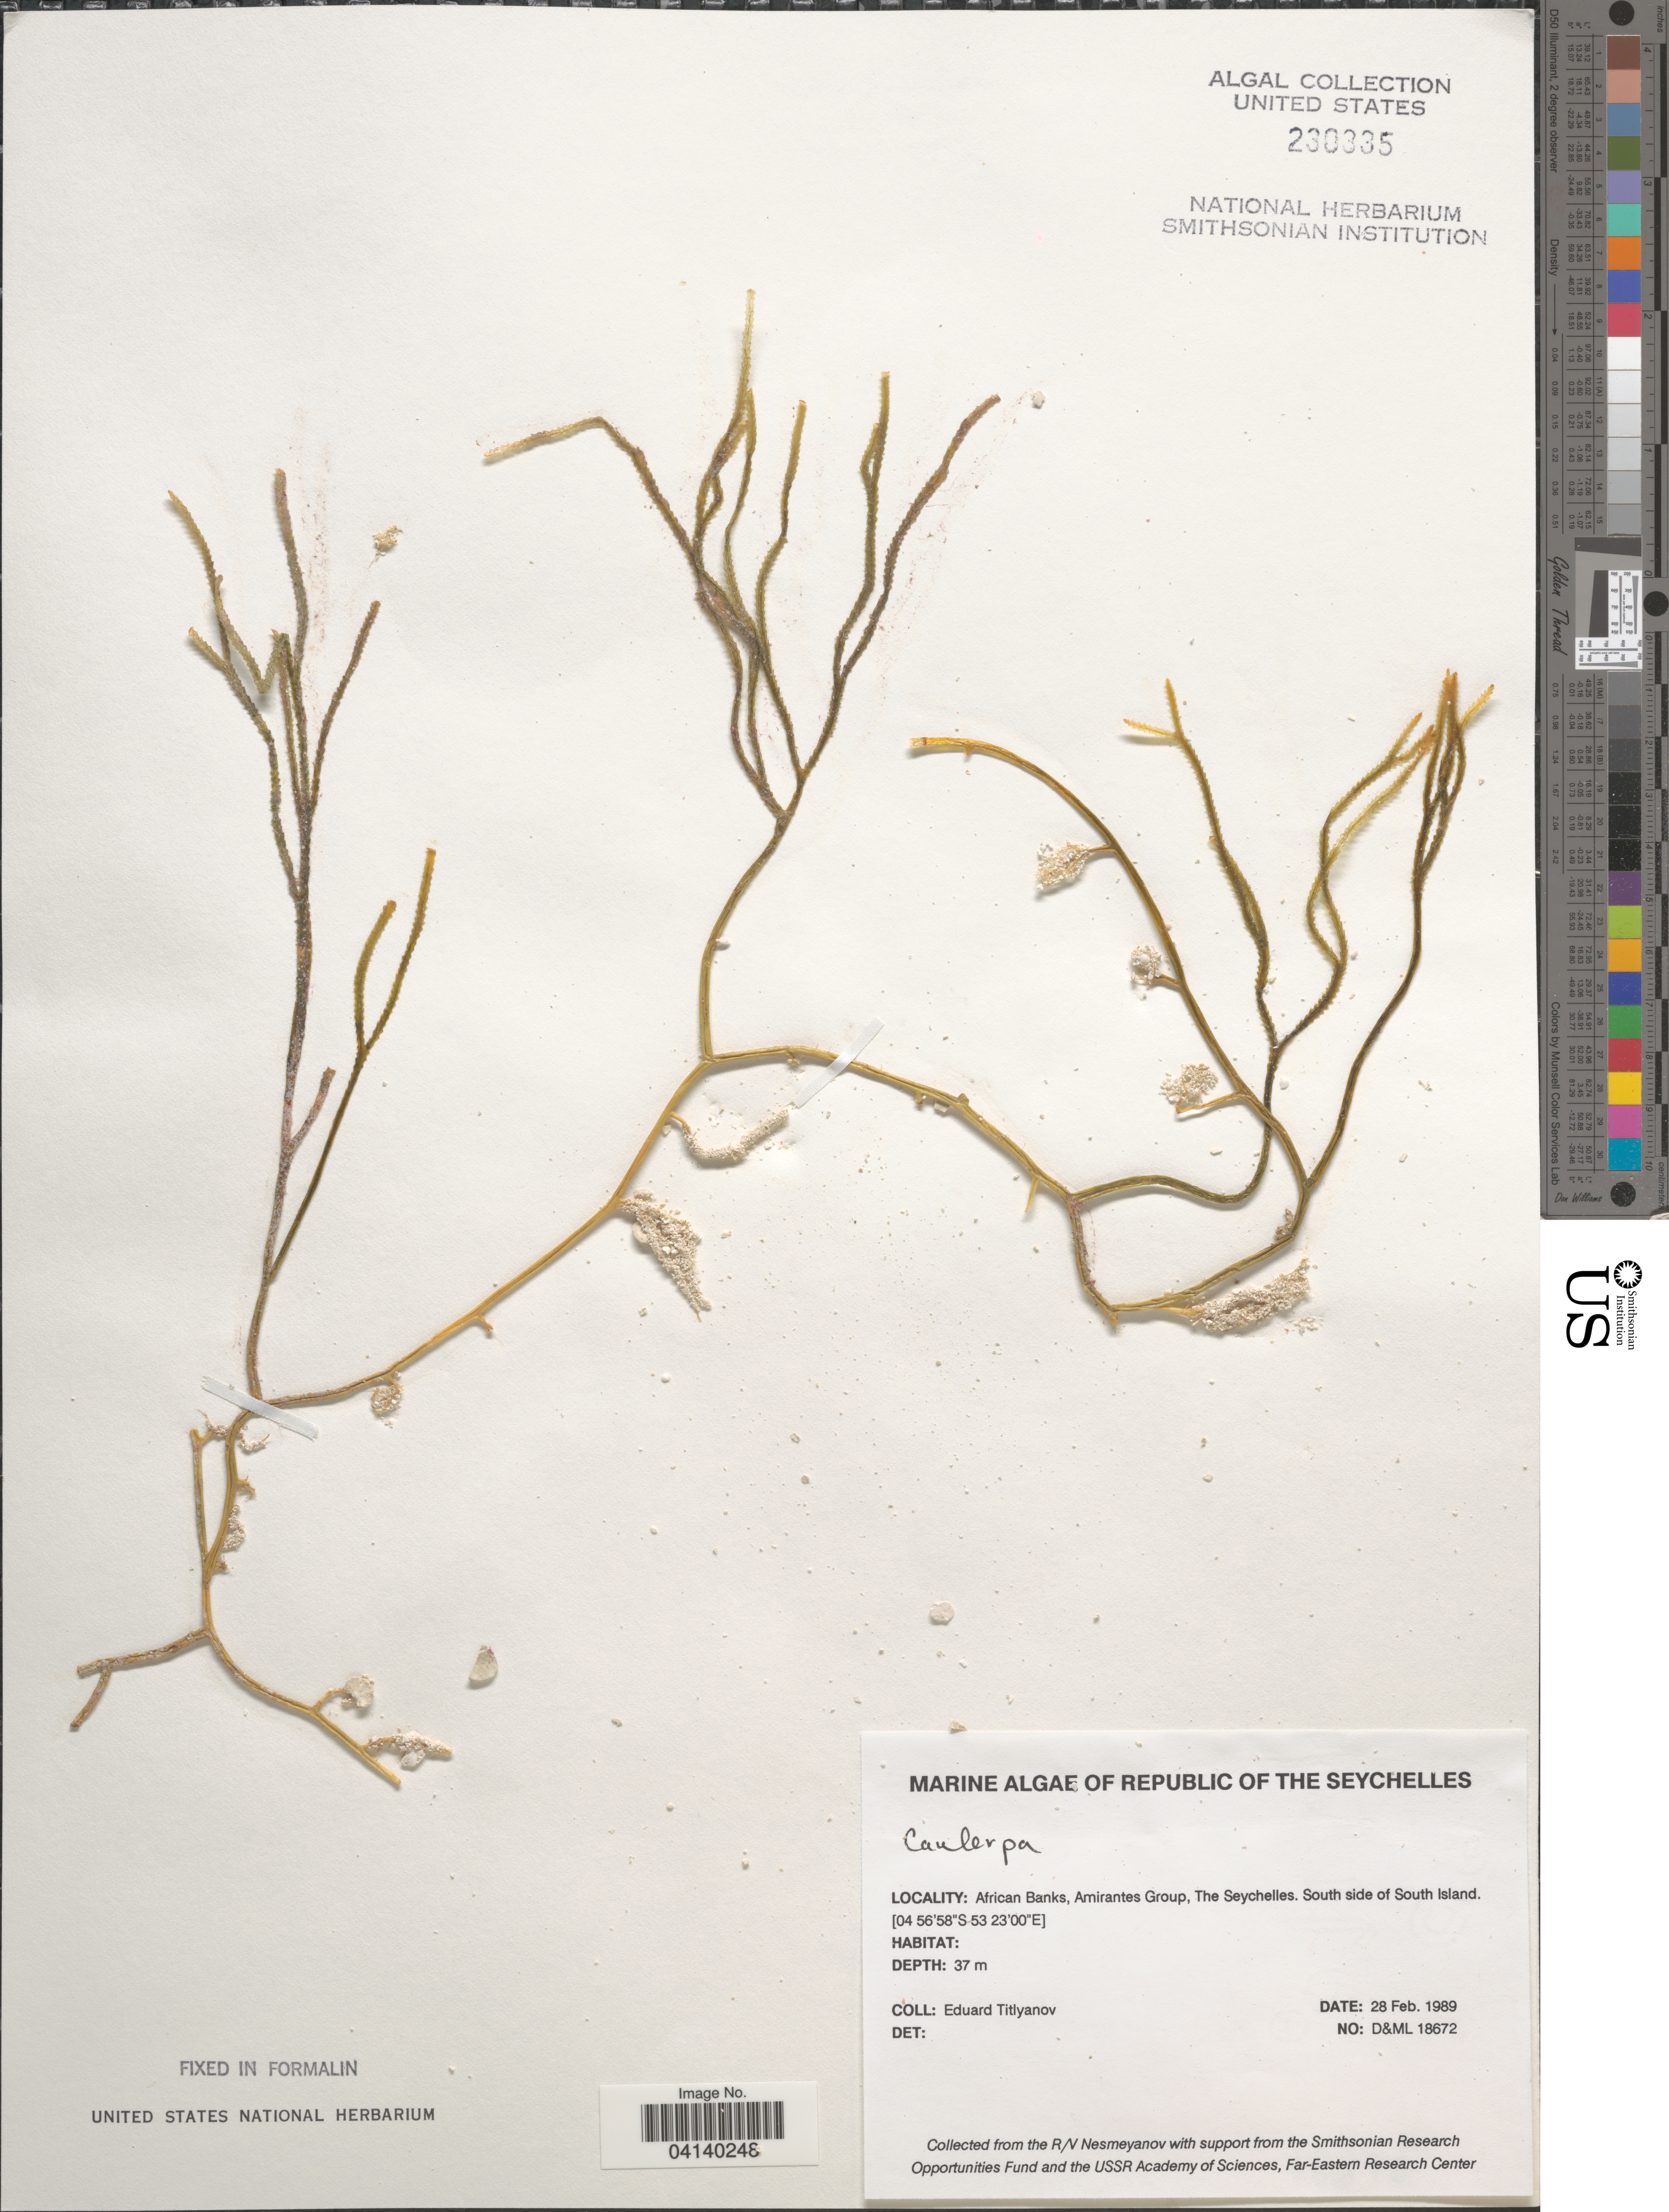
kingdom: Plantae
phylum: Chlorophyta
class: Ulvophyceae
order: Bryopsidales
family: Caulerpaceae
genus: Caulerpa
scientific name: Caulerpa sp.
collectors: E. Titlyanov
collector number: D&ML18672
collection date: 1989-02-28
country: Seychelles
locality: Republic of the Seychelles. African Banks, Amirantes Group. South side of South Island.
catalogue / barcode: US 230335